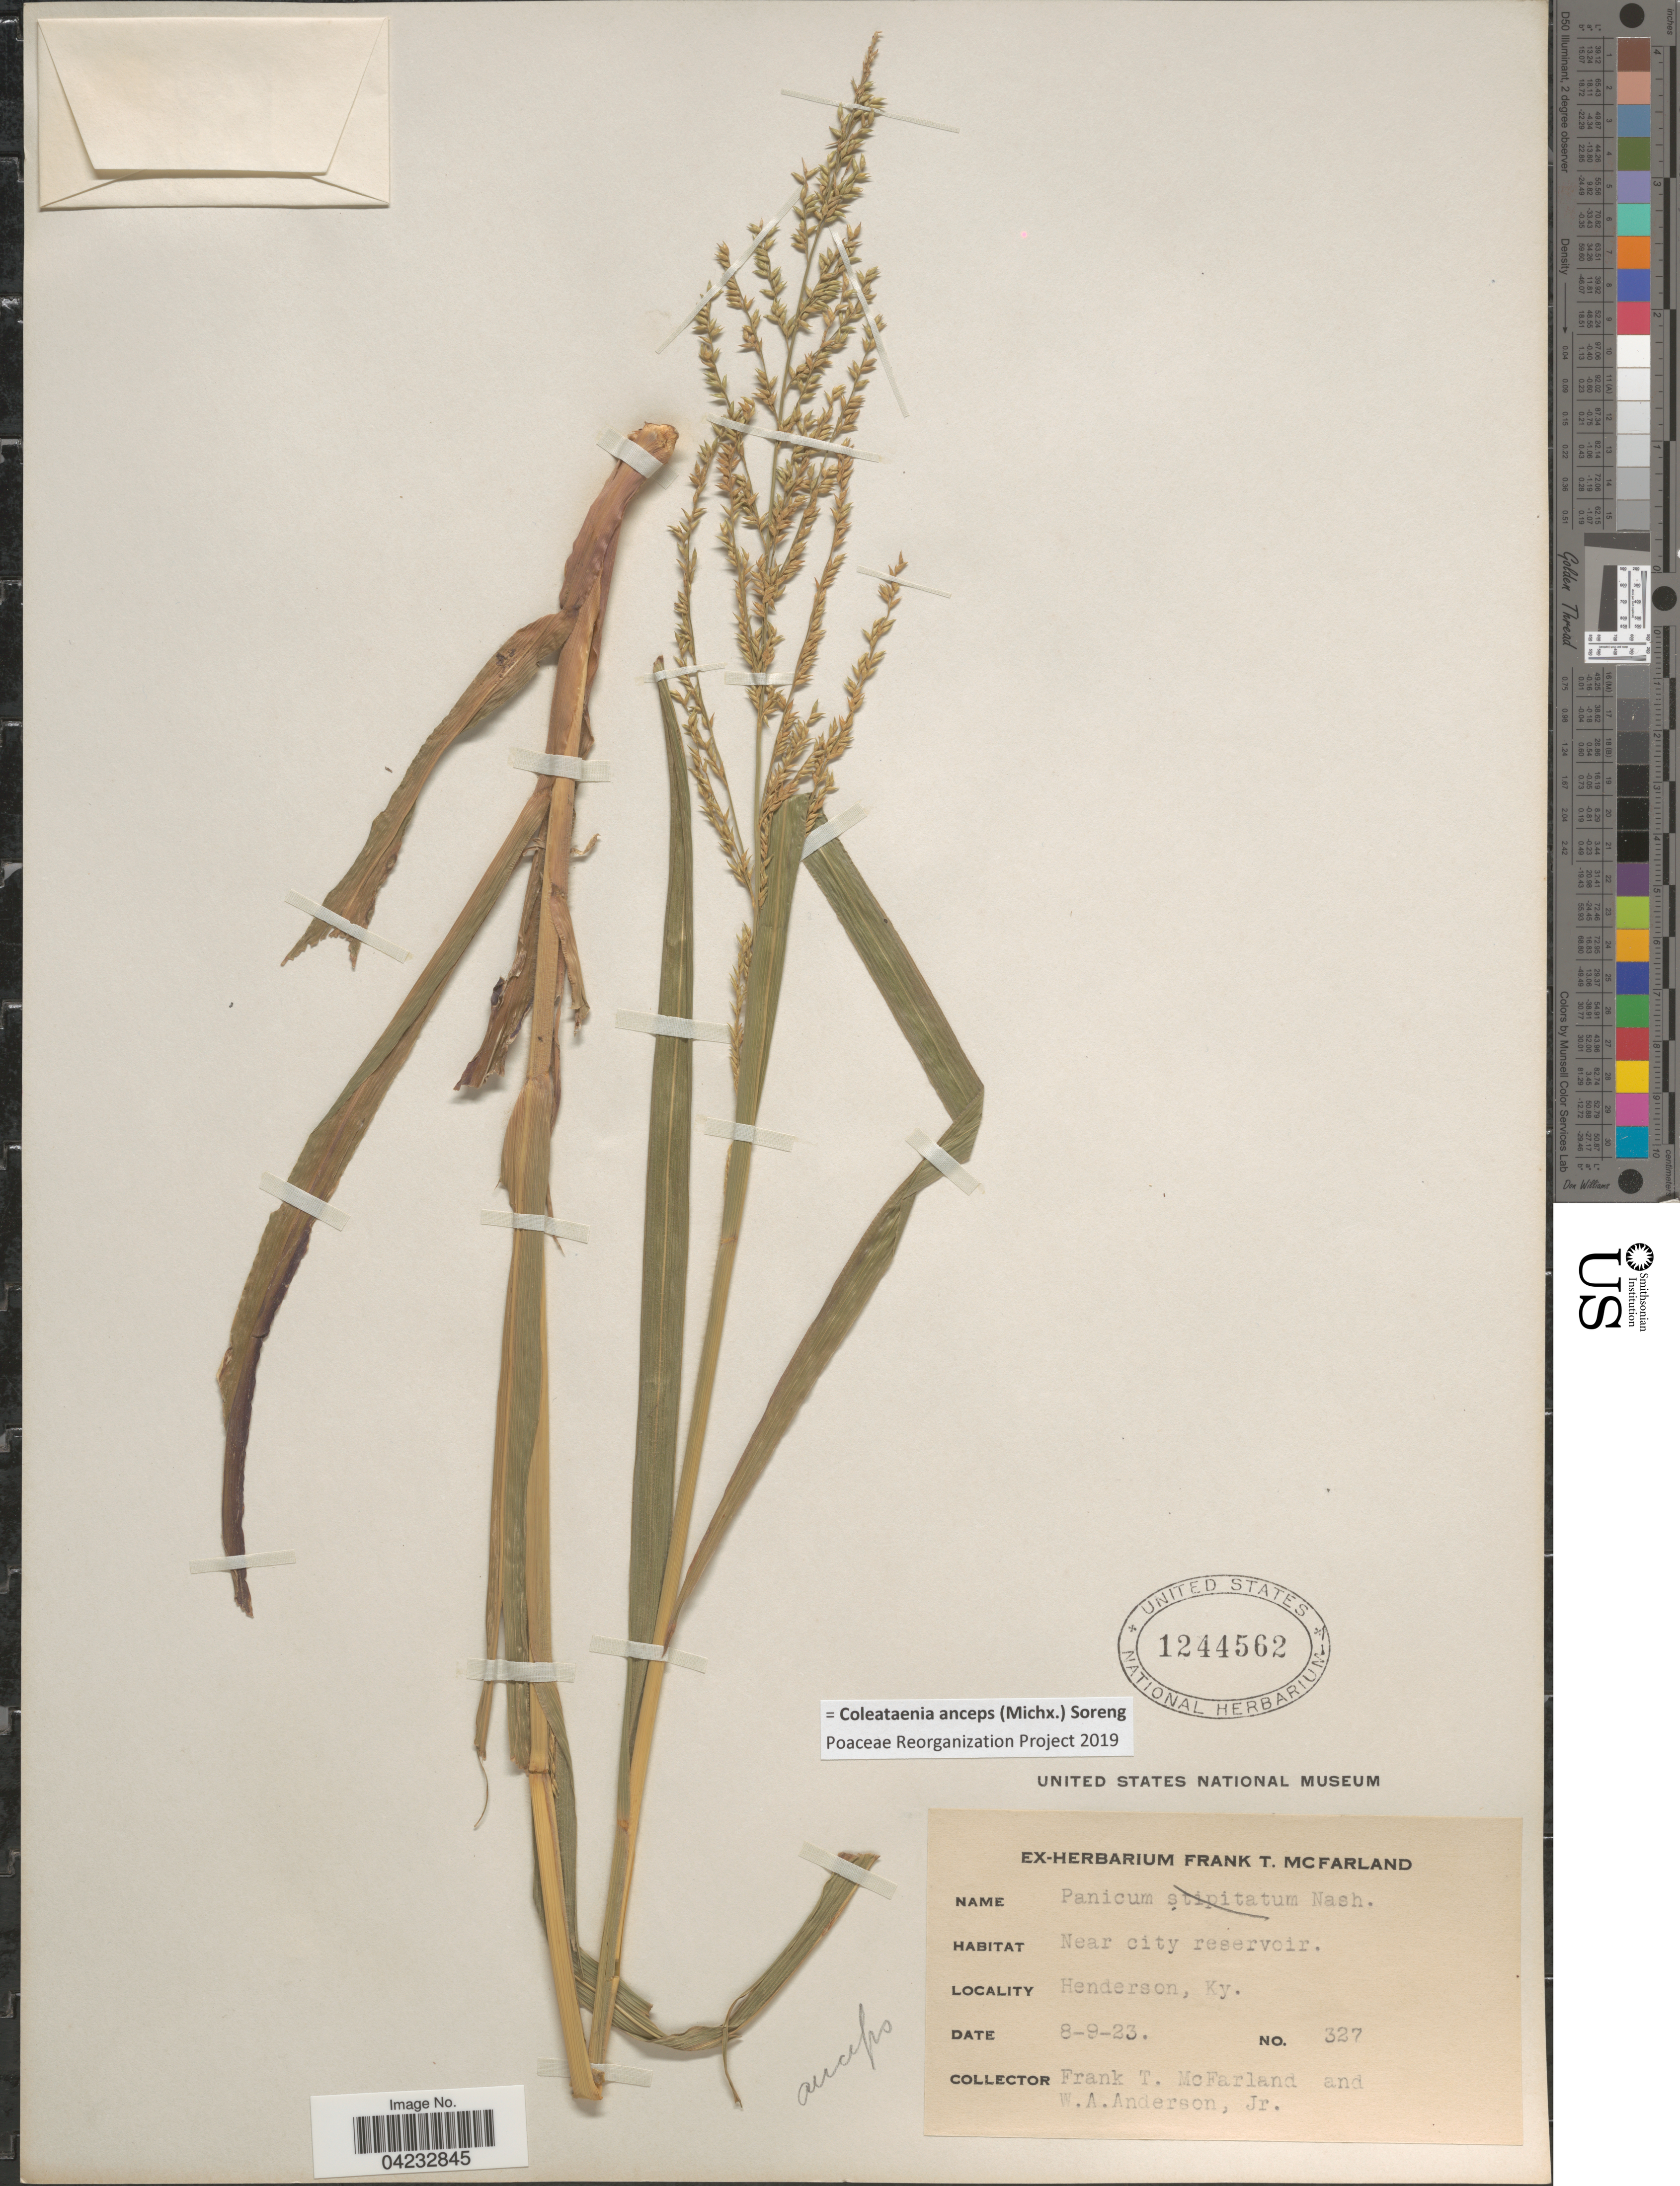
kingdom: Plantae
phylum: Tracheophyta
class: Liliopsida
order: Poales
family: Poaceae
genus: Coleataenia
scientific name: Coleataenia anceps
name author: (Michx.) Soreng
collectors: F. McFarland & W. Anderson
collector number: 327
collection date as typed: Transcribed d/m/y: 9/8/23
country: United States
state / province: Kentucky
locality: Near city reservoir. Henderson.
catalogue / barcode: US 1244562